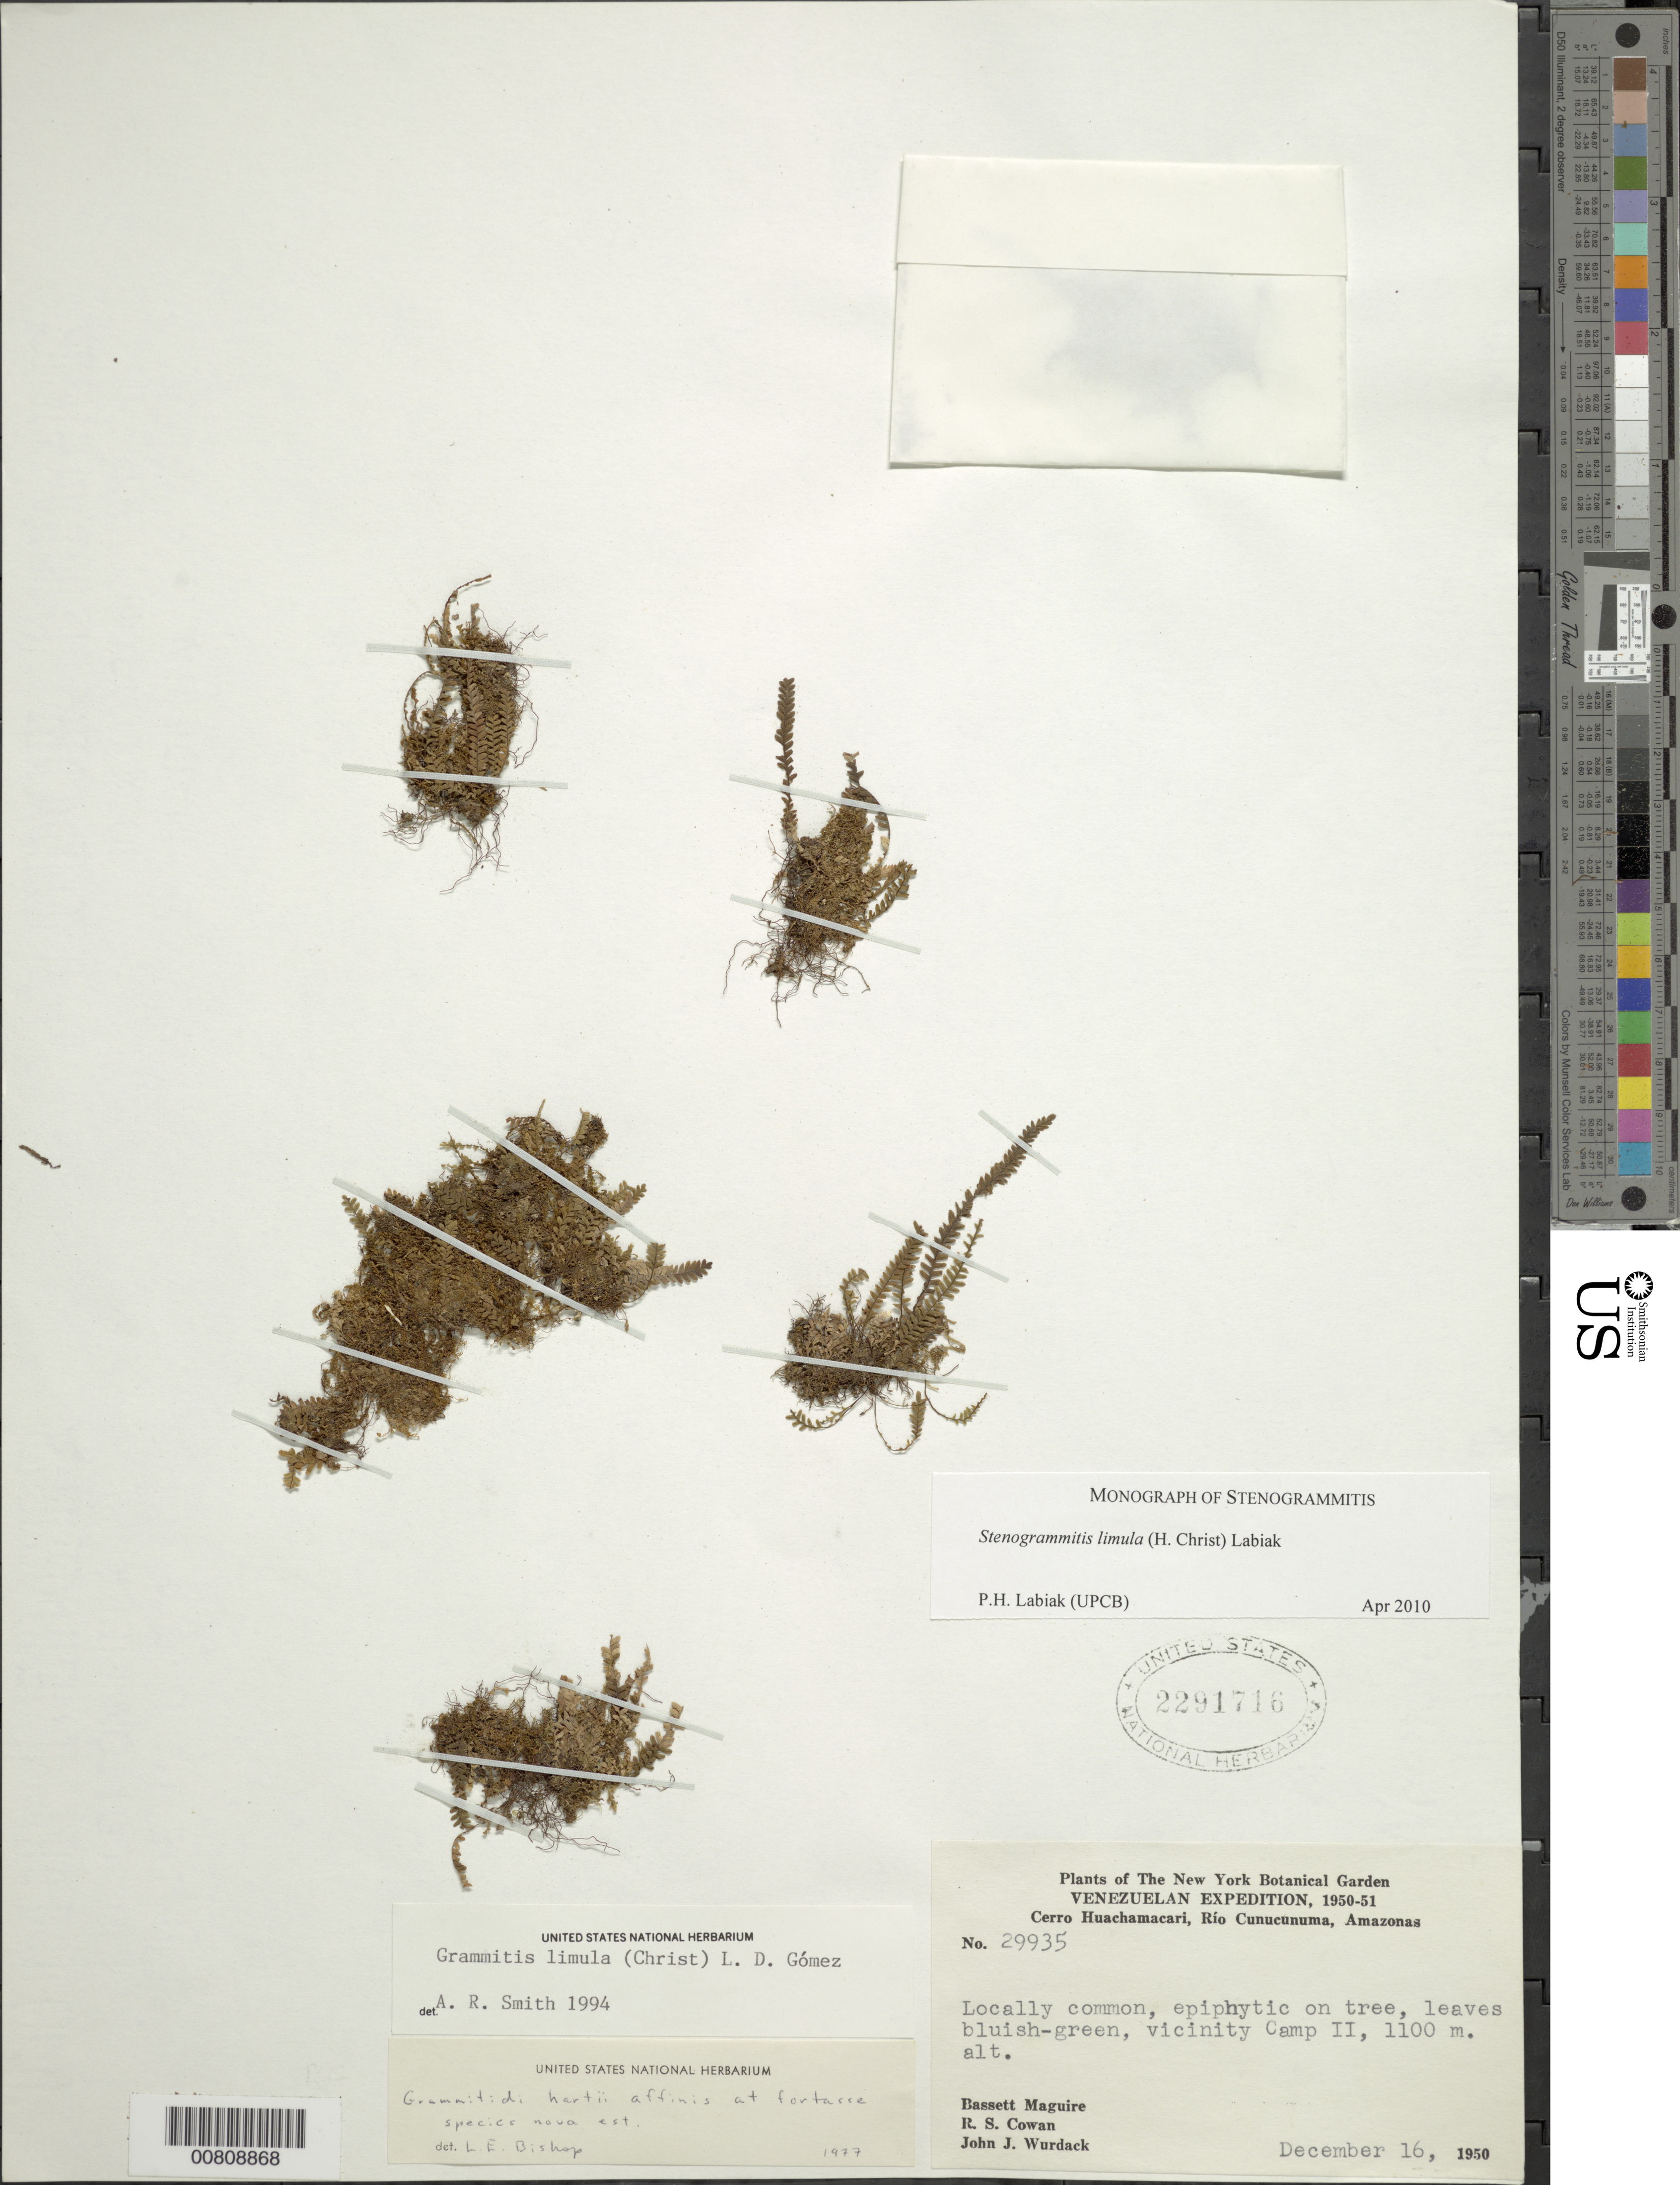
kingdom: Plantae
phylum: Tracheophyta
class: Polypodiopsida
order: Polypodiales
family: Polypodiaceae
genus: Stenogrammitis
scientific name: Stenogrammitis limula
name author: (Christ) Labiak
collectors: B. Maguire, R. S. Cowan & J. J. Wurdack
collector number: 29935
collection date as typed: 16-Dec-50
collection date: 1950-12-16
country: Venezuela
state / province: Amazonas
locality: Cerro Huachamacari, Río Cunucunuma, near Camp II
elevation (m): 1100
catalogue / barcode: US 2291716